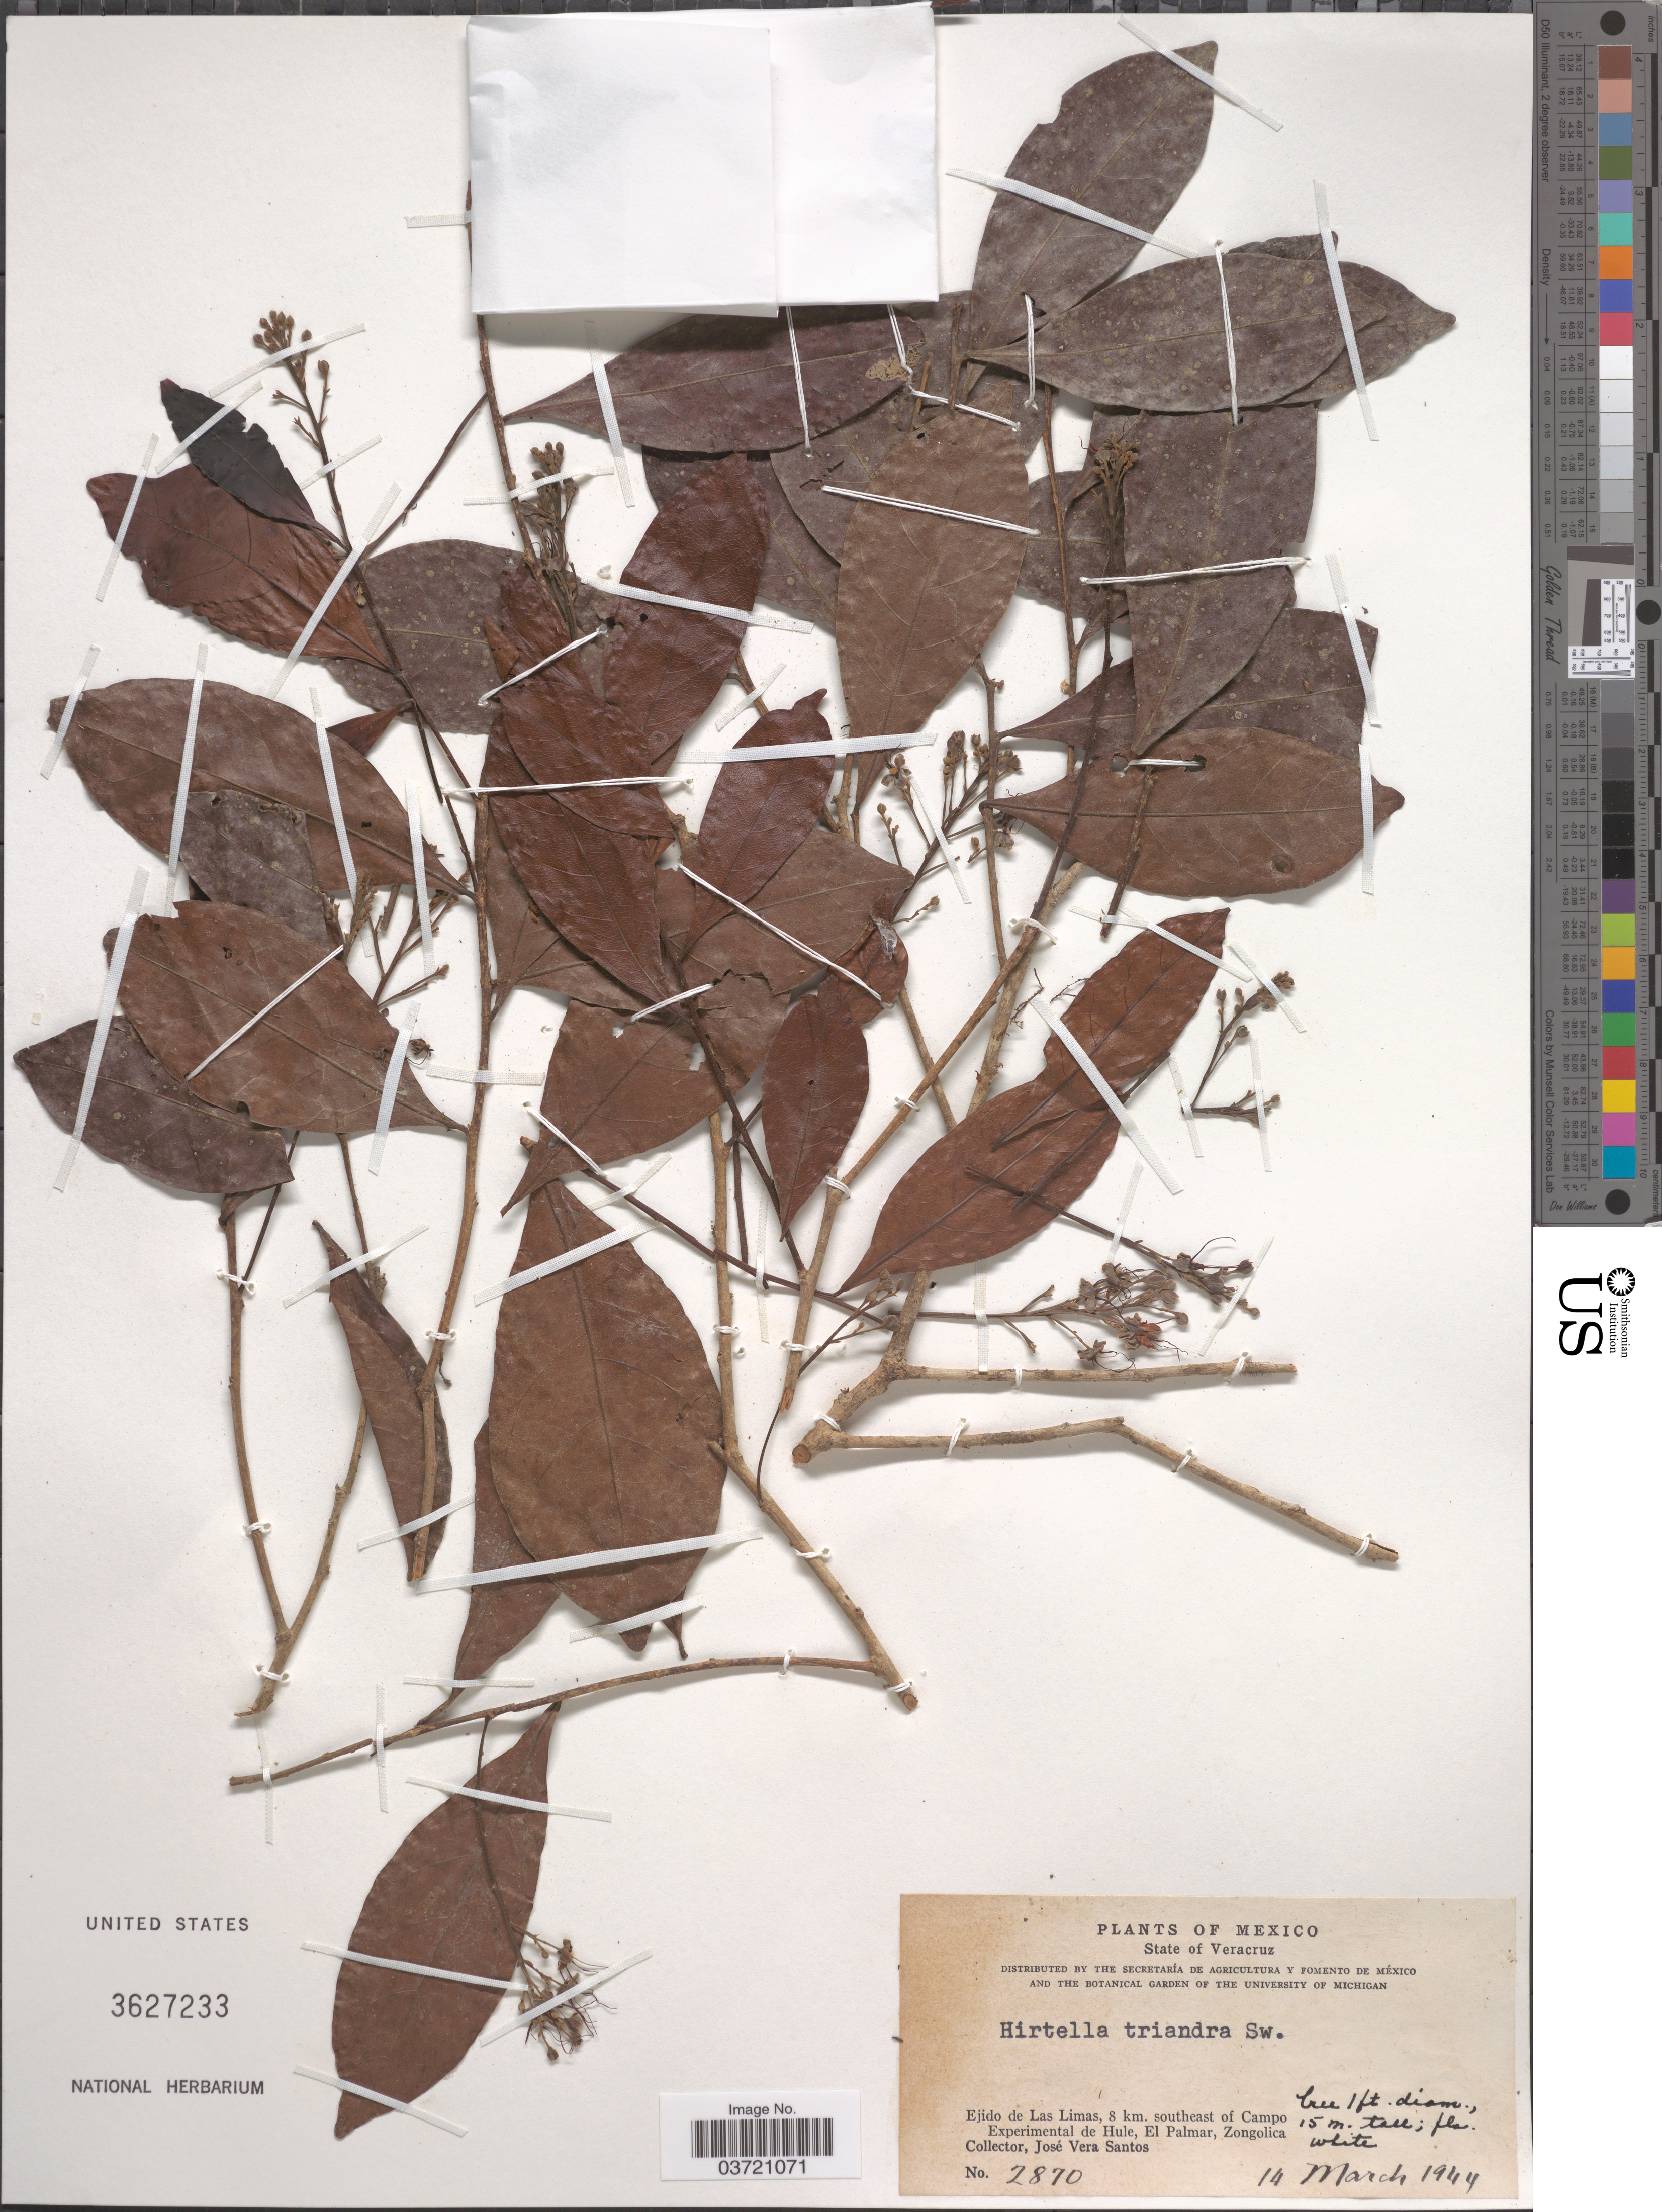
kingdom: Plantae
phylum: Tracheophyta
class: Magnoliopsida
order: Malpighiales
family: Chrysobalanaceae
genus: Hirtella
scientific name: Hirtella triandra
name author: Sw.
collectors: J. V. Santos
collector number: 2870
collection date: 1944-03-14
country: Mexico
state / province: Veracruz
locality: State of Veracruz. Ejido de Las Limas, 8 km. southeast of Campo Experimental de Hule, El Palmar, Zongolica.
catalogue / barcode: US 3627233